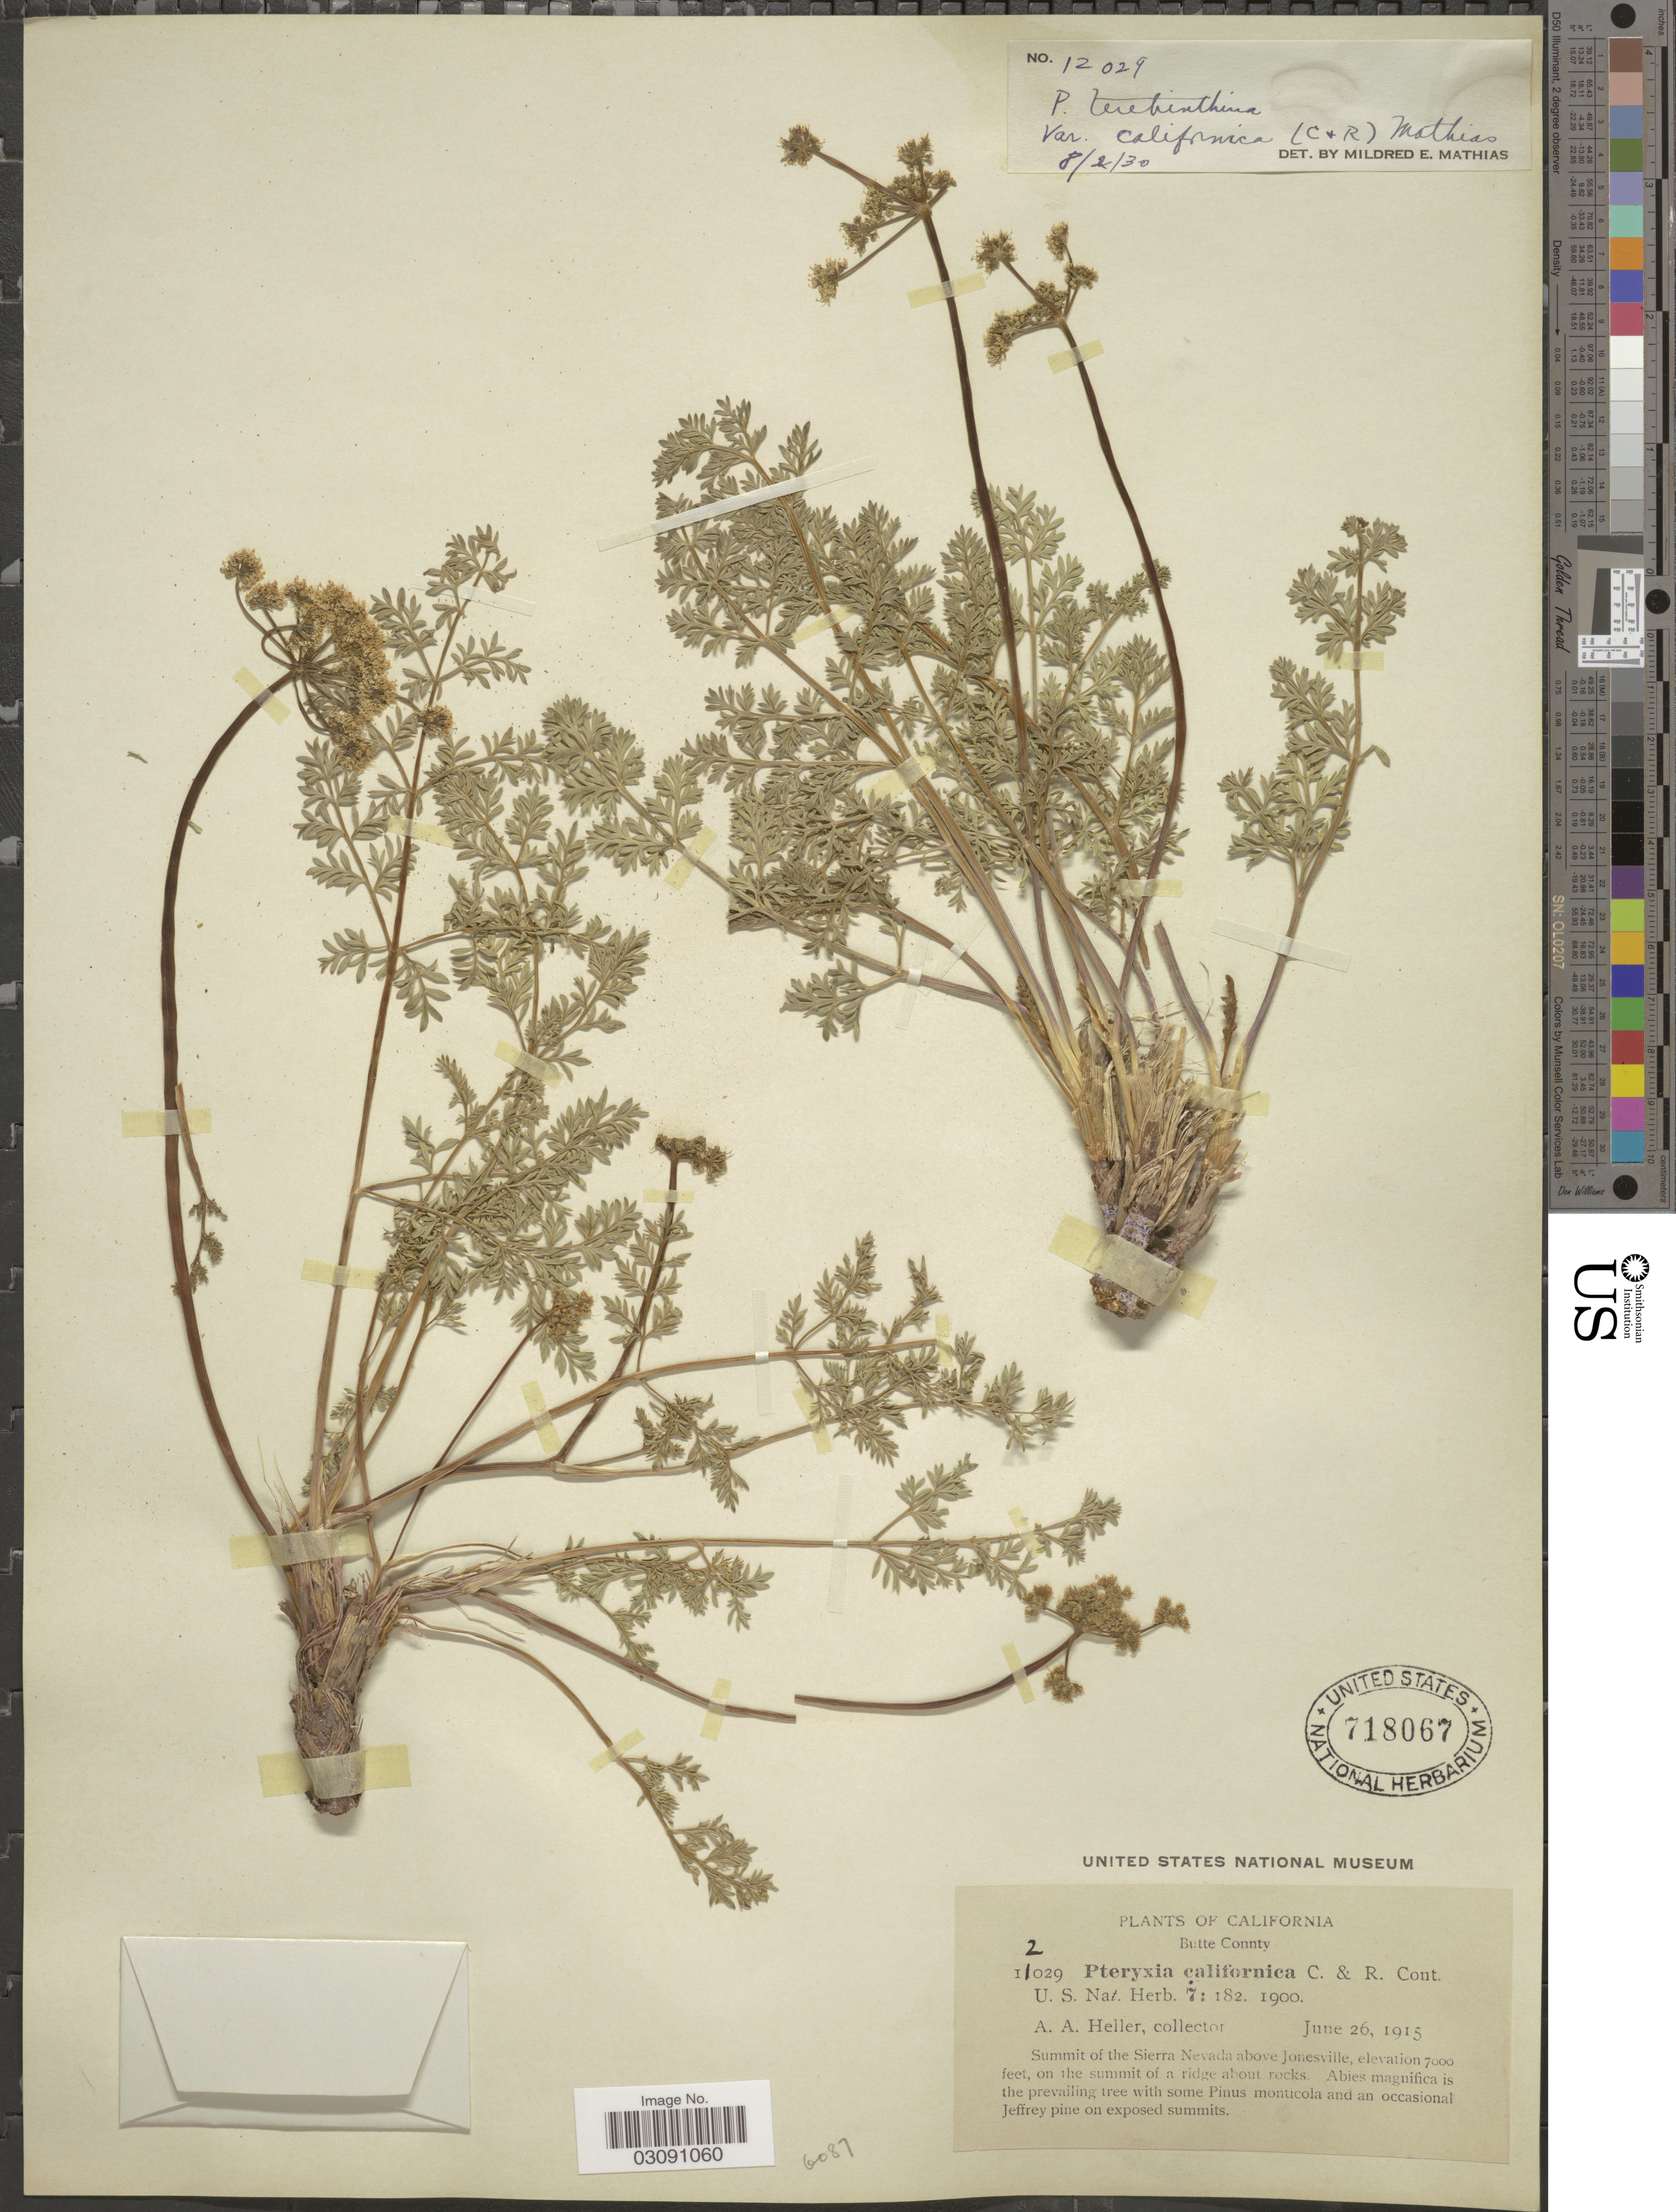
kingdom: Plantae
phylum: Tracheophyta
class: Magnoliopsida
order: Apiales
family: Apiaceae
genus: Pteryxia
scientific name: Pteryxia terebinthina var. californica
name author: (J.M. Coult. & Rose) Mathias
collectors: A. A. Heller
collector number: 12029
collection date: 1915-06-26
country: United States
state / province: California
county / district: Butte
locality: Butte County, Summit of the Sierra Nevada above Jonesville.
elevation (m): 2134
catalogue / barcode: US 718067